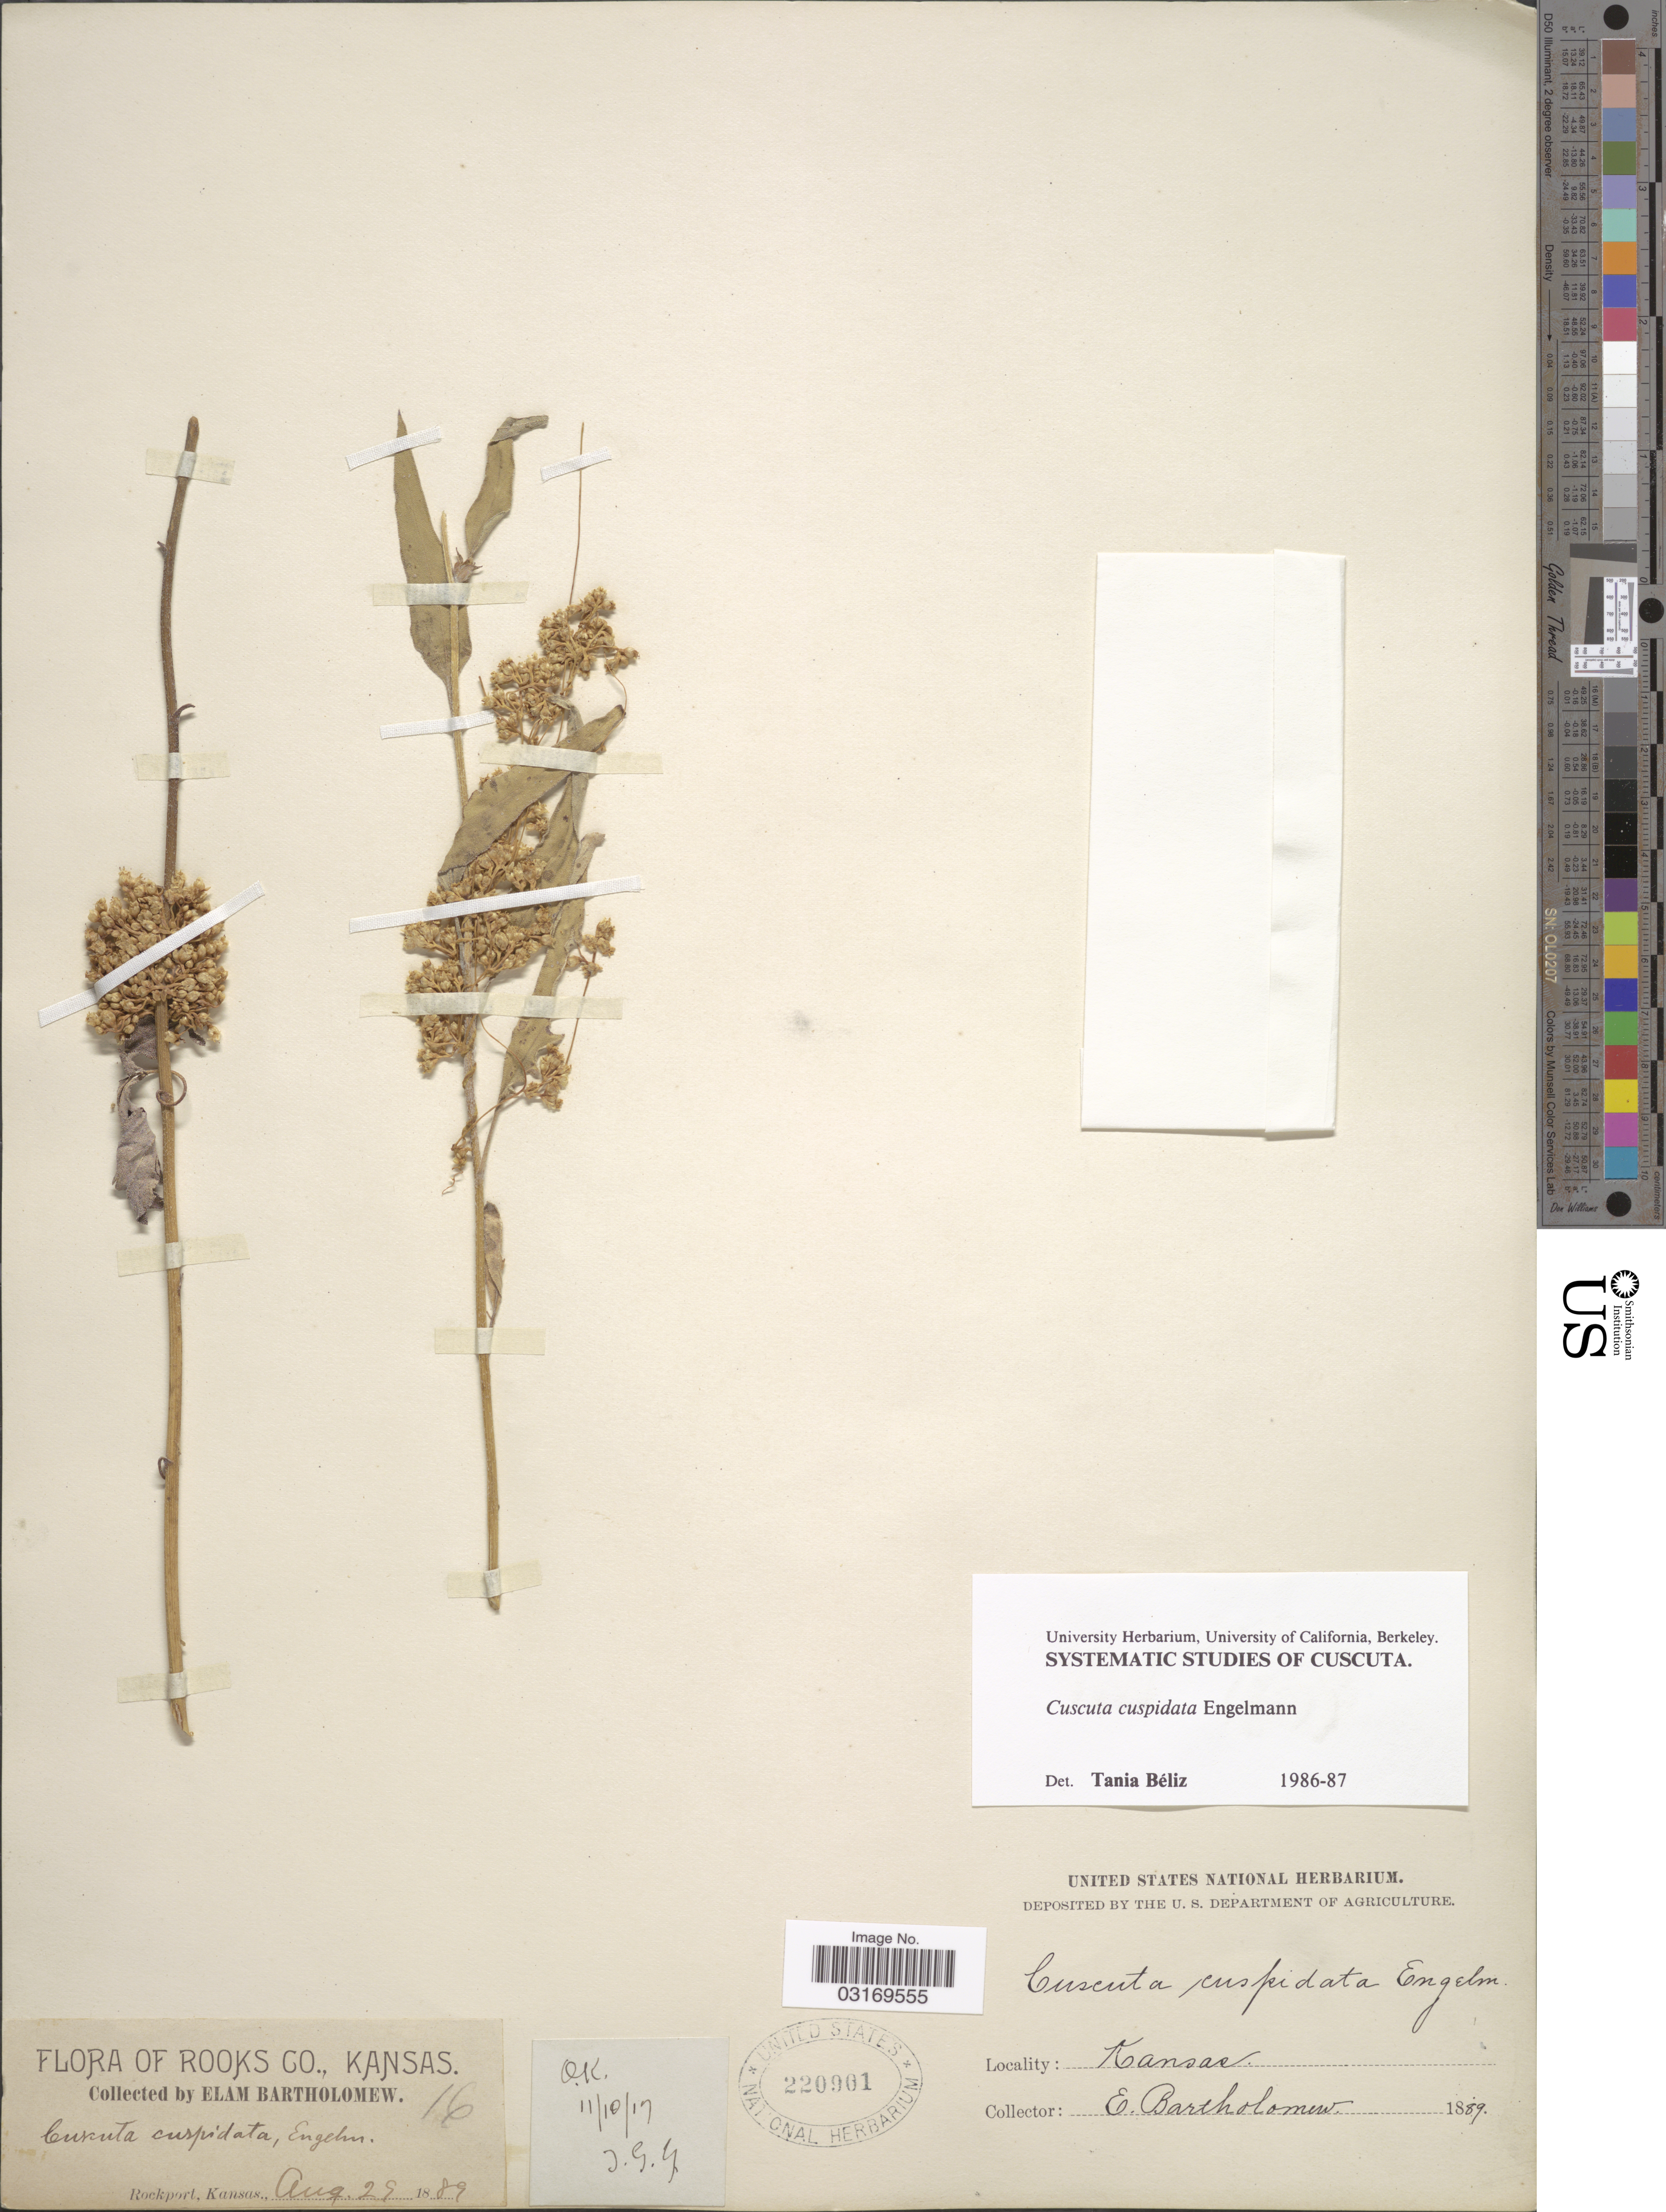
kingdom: Plantae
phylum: Tracheophyta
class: Magnoliopsida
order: Solanales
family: Convolvulaceae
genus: Cuscuta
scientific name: Cuscuta cuspidata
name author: Engelm.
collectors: E. Bartholomew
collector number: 16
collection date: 1889-08-29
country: United States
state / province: Kansas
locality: Rooks Co. Rockport.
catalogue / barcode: US 220901